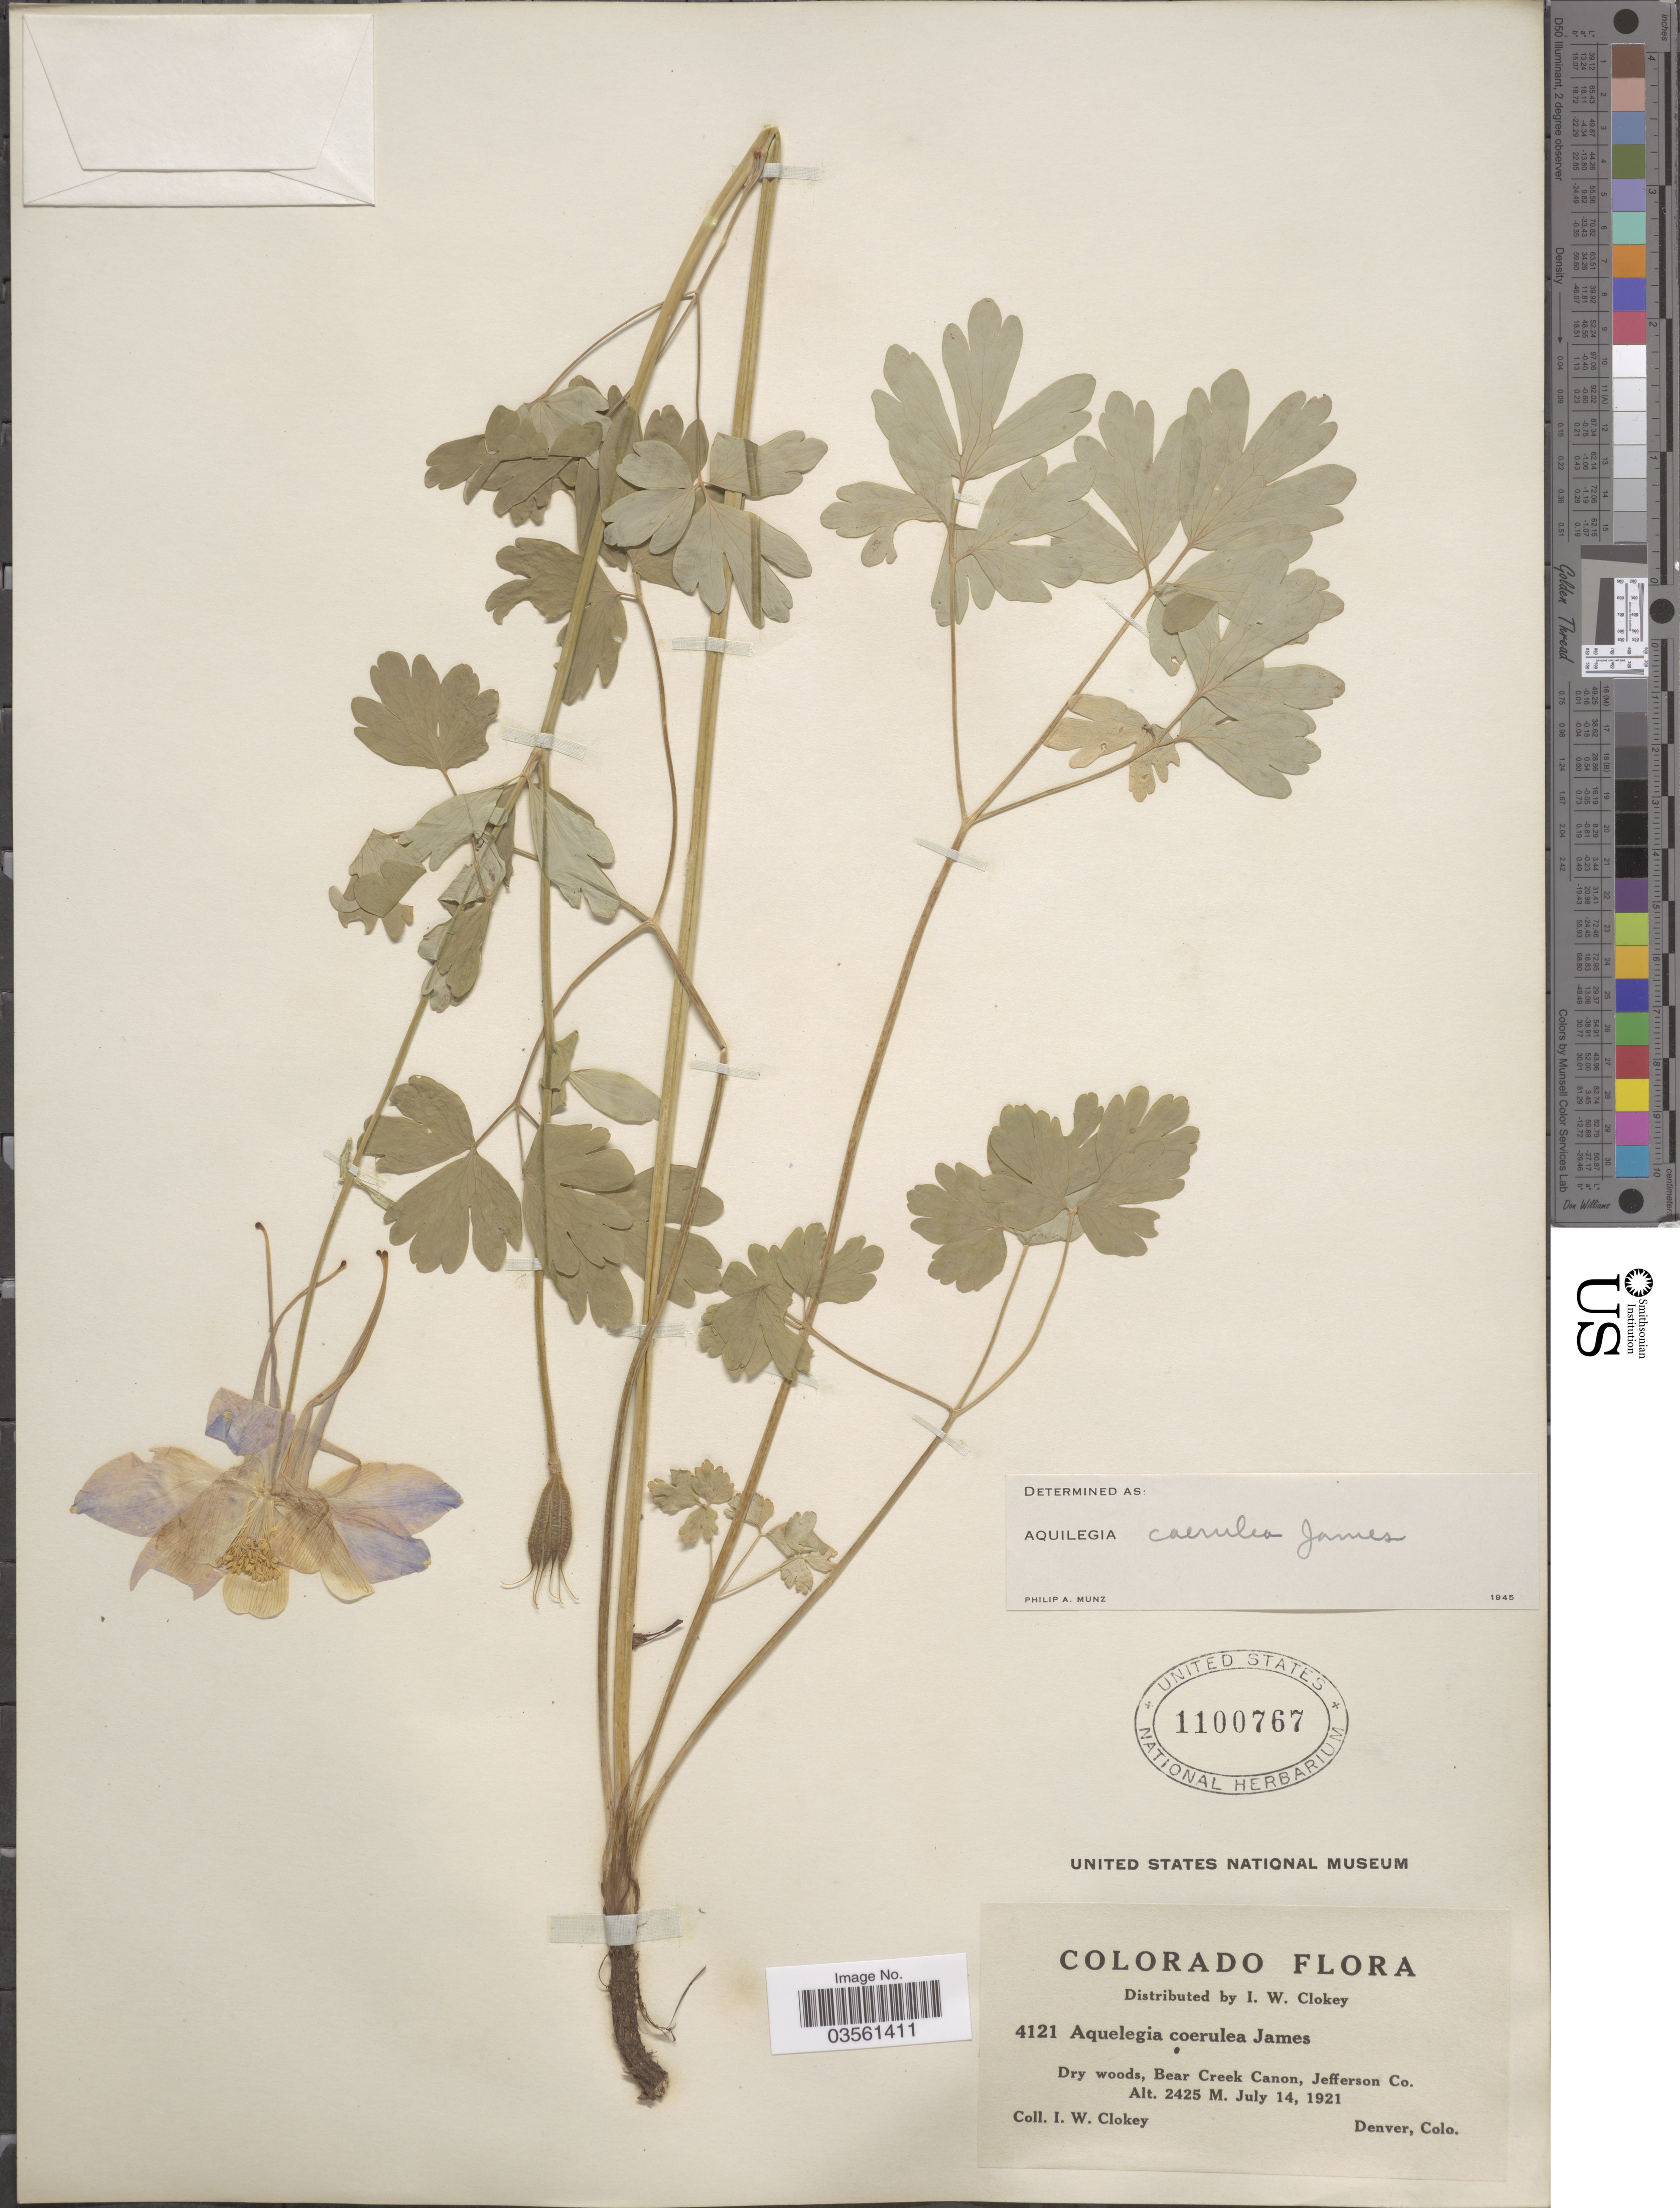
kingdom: Plantae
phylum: Tracheophyta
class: Magnoliopsida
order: Ranunculales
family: Ranunculaceae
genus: Aquilegia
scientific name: Aquilegia coerulea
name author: E. James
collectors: I. W. Clokey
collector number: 4121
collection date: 1921-07-14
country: United States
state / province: Colorado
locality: Bear Creek Canon, Jefferson Co.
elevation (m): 2425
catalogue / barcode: US 1100767